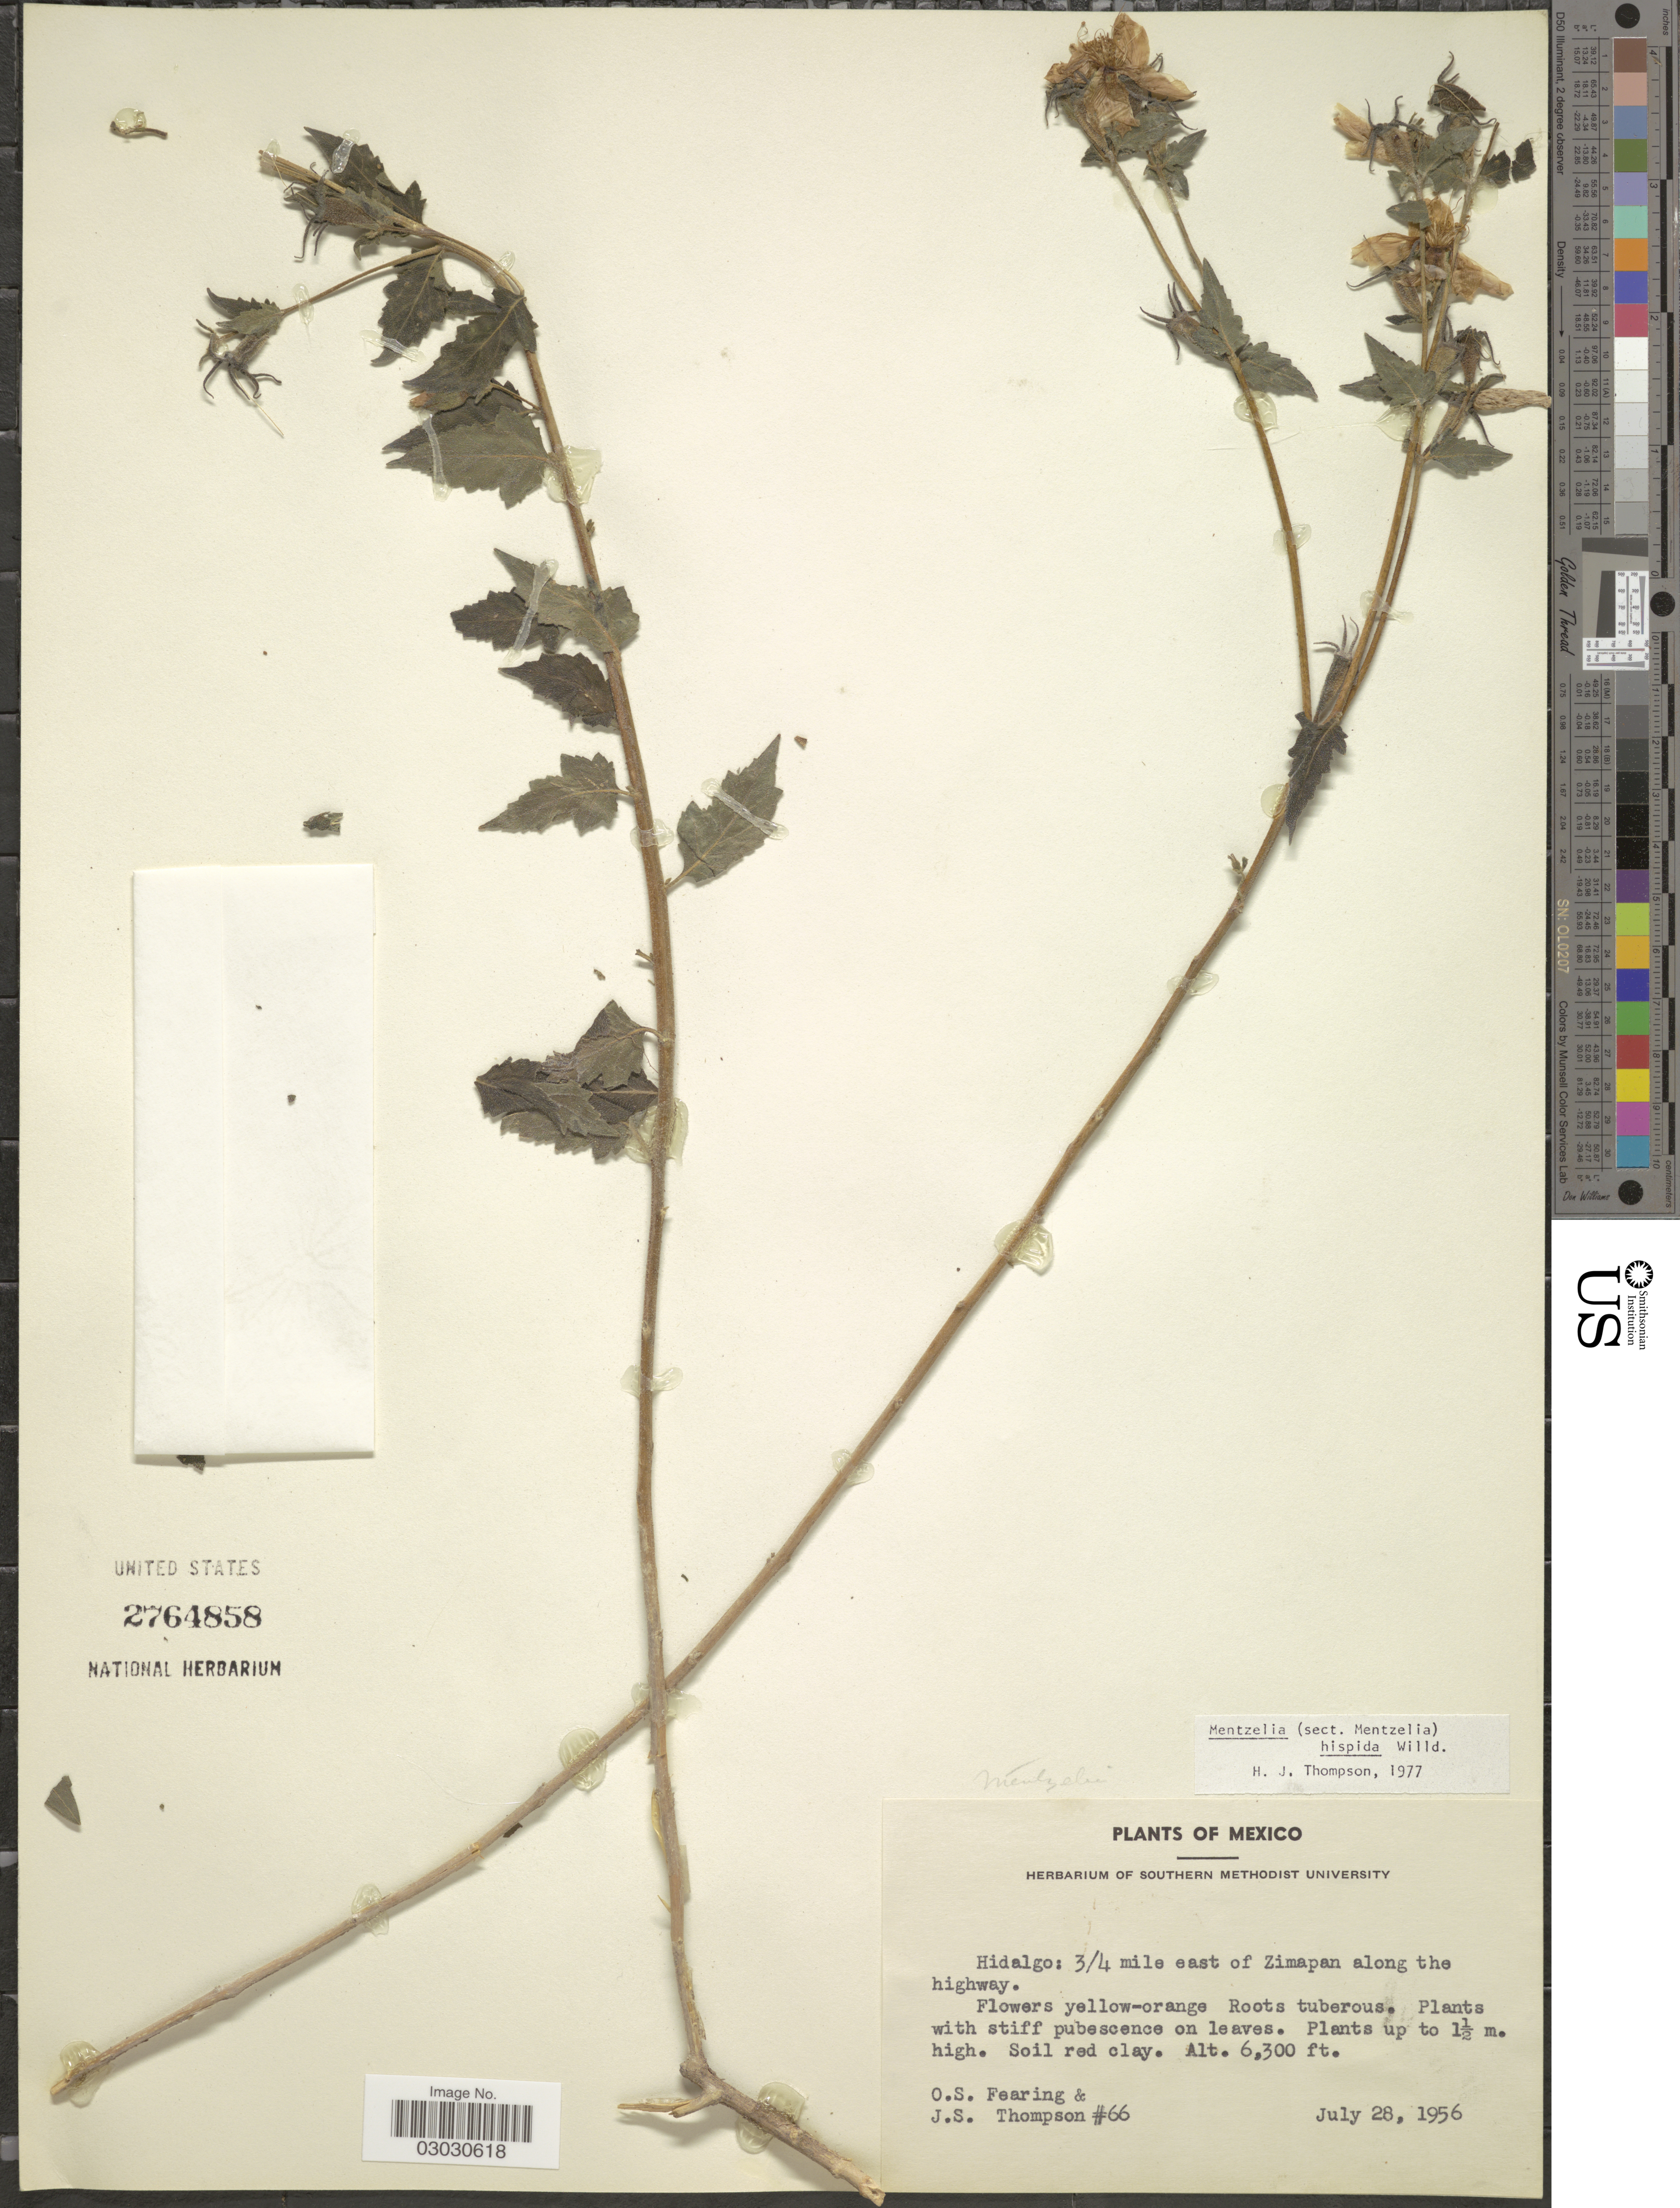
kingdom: Plantae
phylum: Tracheophyta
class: Magnoliopsida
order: Cornales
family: Loasaceae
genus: Mentzelia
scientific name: Mentzelia hispida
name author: Willd.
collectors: O. S. Fearing & J. S. Thompson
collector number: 66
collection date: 1956-07-28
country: Mexico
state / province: Hidalgo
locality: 3/4 mile east of Zimapan along the highway.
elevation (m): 1920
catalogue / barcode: US 2764858